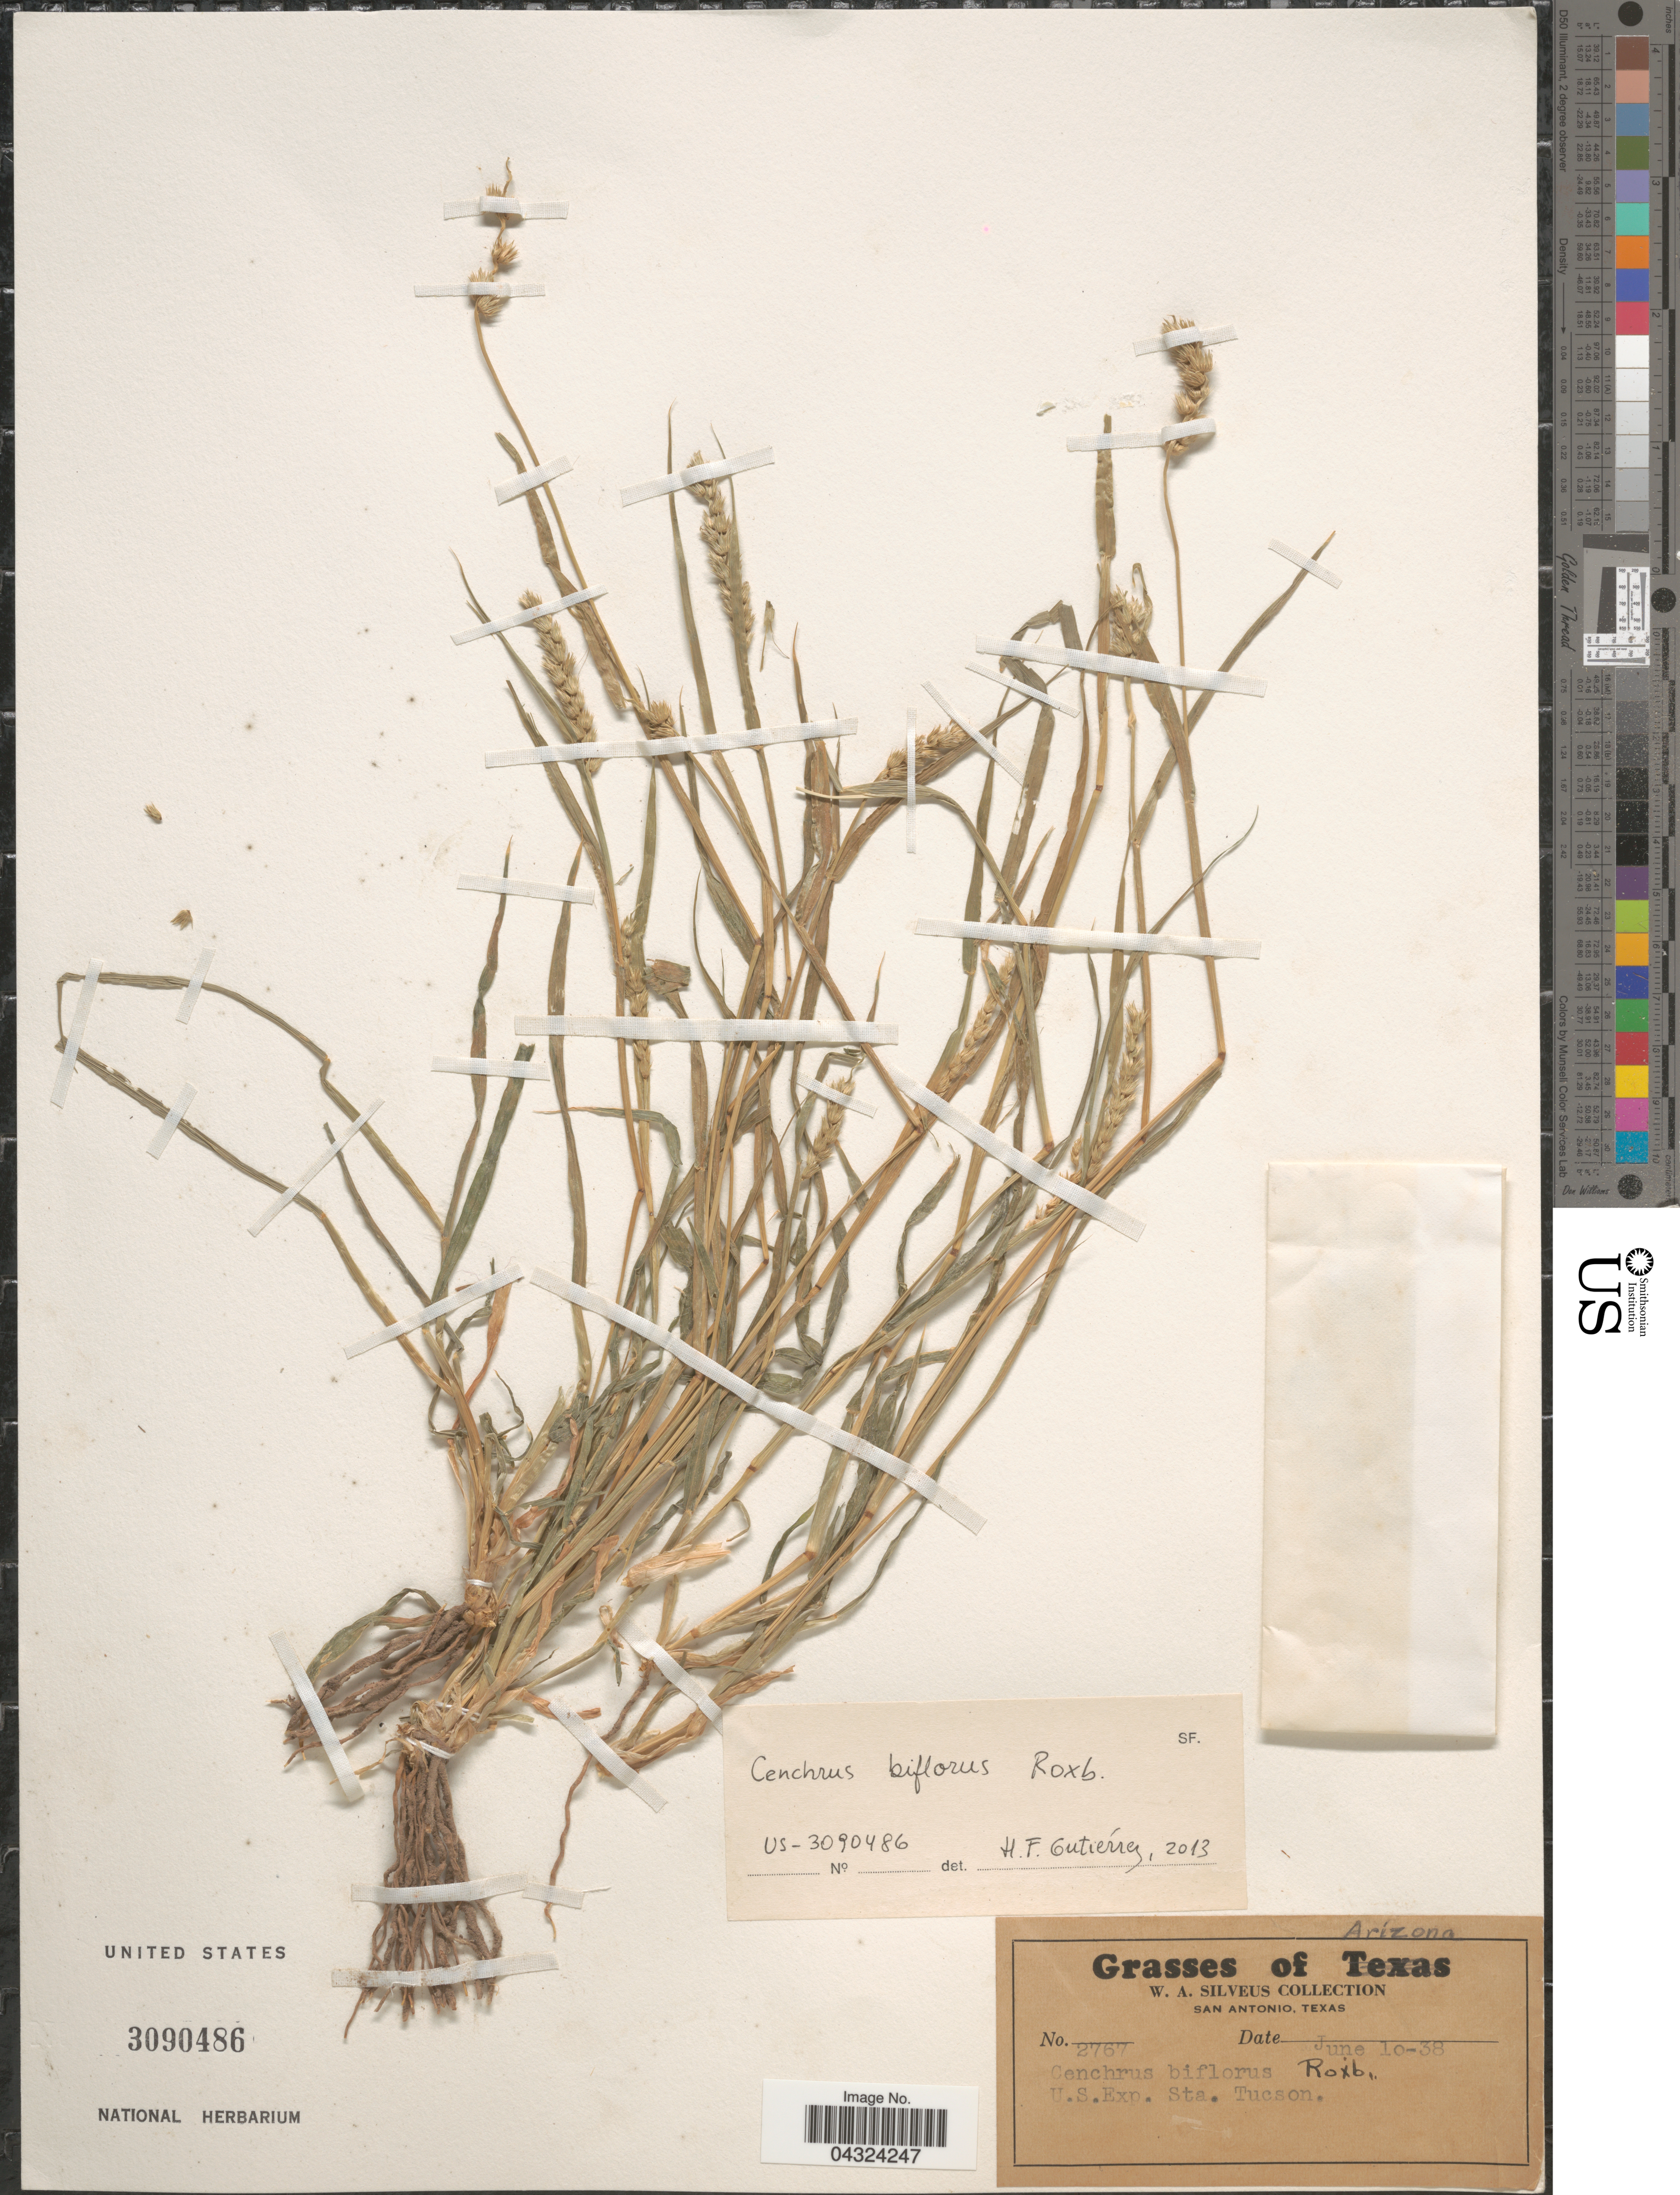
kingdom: Plantae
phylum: Tracheophyta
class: Liliopsida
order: Poales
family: Poaceae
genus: Cenchrus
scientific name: Cenchrus biflorus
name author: Roxb.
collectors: W. Silveus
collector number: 2767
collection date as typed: Transcribed d/m/y: 10/6/38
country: United States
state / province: Arizona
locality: U.S.Exp. Sta. Tucson.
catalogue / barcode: US 3090486